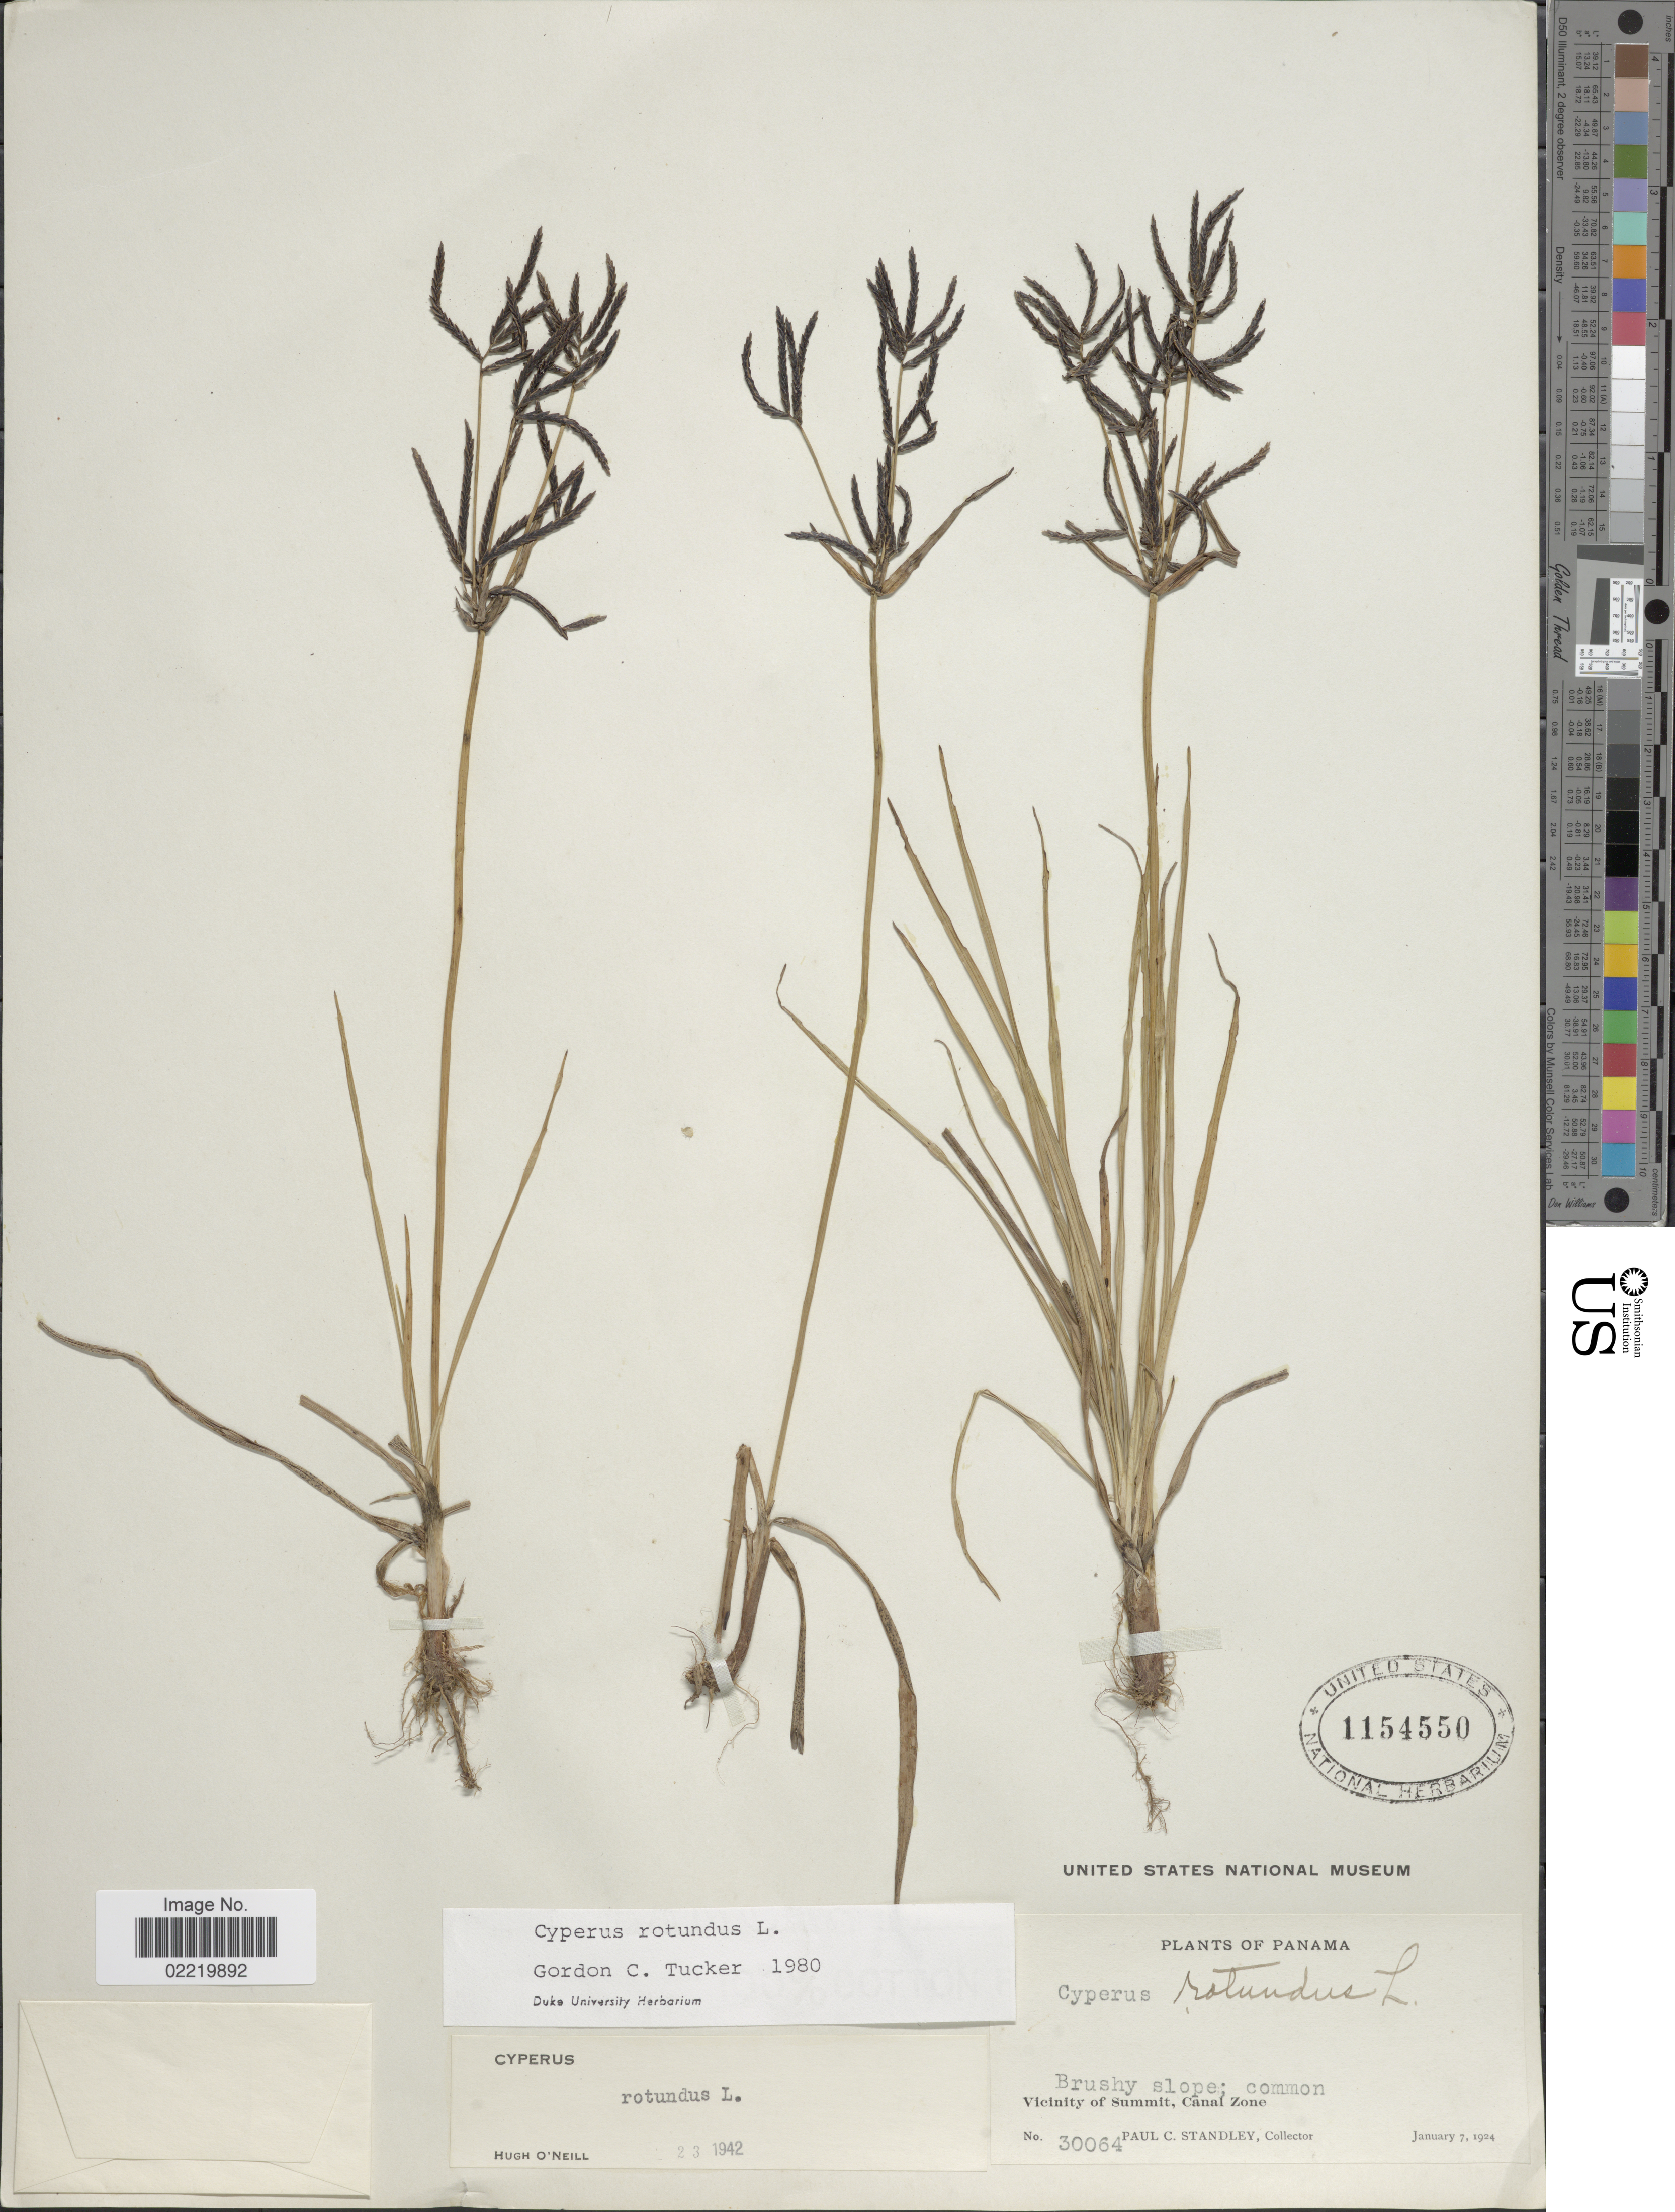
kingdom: Plantae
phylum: Tracheophyta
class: Liliopsida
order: Poales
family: Cyperaceae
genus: Cyperus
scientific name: Cyperus rotundus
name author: L.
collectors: P. C. Standley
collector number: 30064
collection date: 1924-01-07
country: Panama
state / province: Colón / Panamá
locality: Brushy slope, vicinity of Summut, Canal Zone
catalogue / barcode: US 1154550